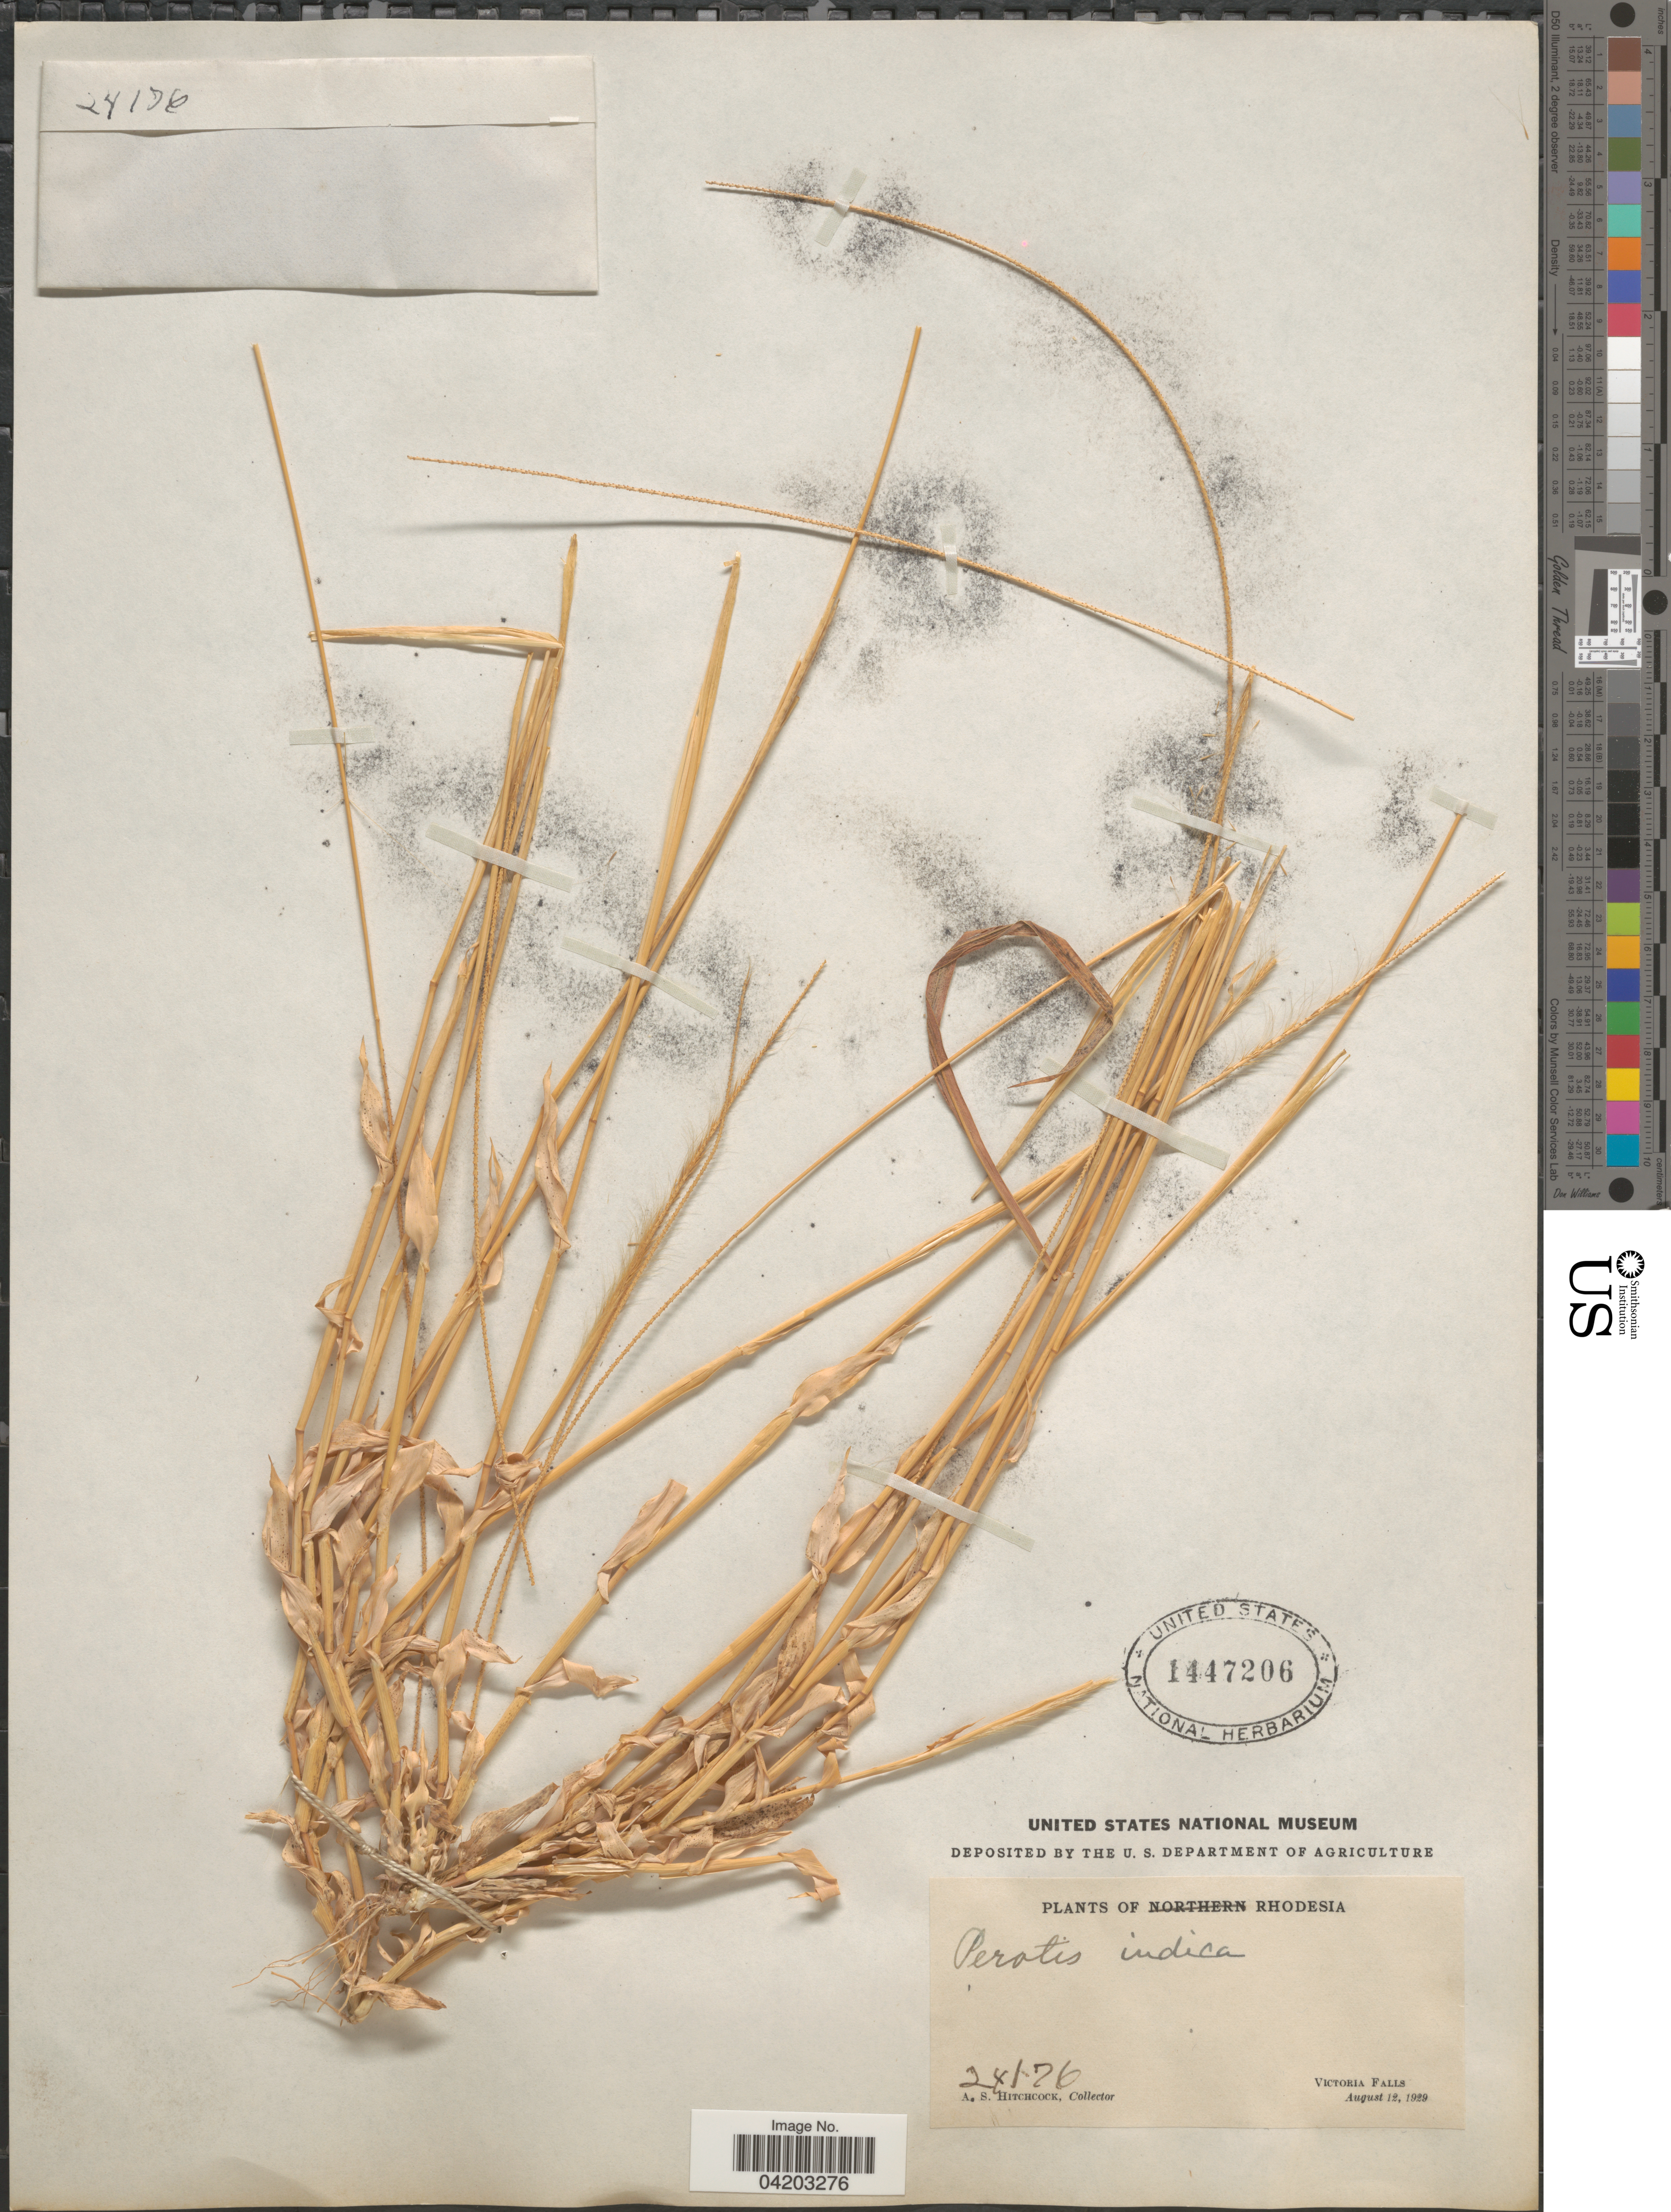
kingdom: Plantae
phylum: Tracheophyta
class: Liliopsida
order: Poales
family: Poaceae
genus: Perotis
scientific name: Perotis vaginata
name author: Hack.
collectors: A. S. Hitchcock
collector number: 24176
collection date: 1929-08-12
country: Zimbabwe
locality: Rhodesia. Victoria Falls.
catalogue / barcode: US 1447206